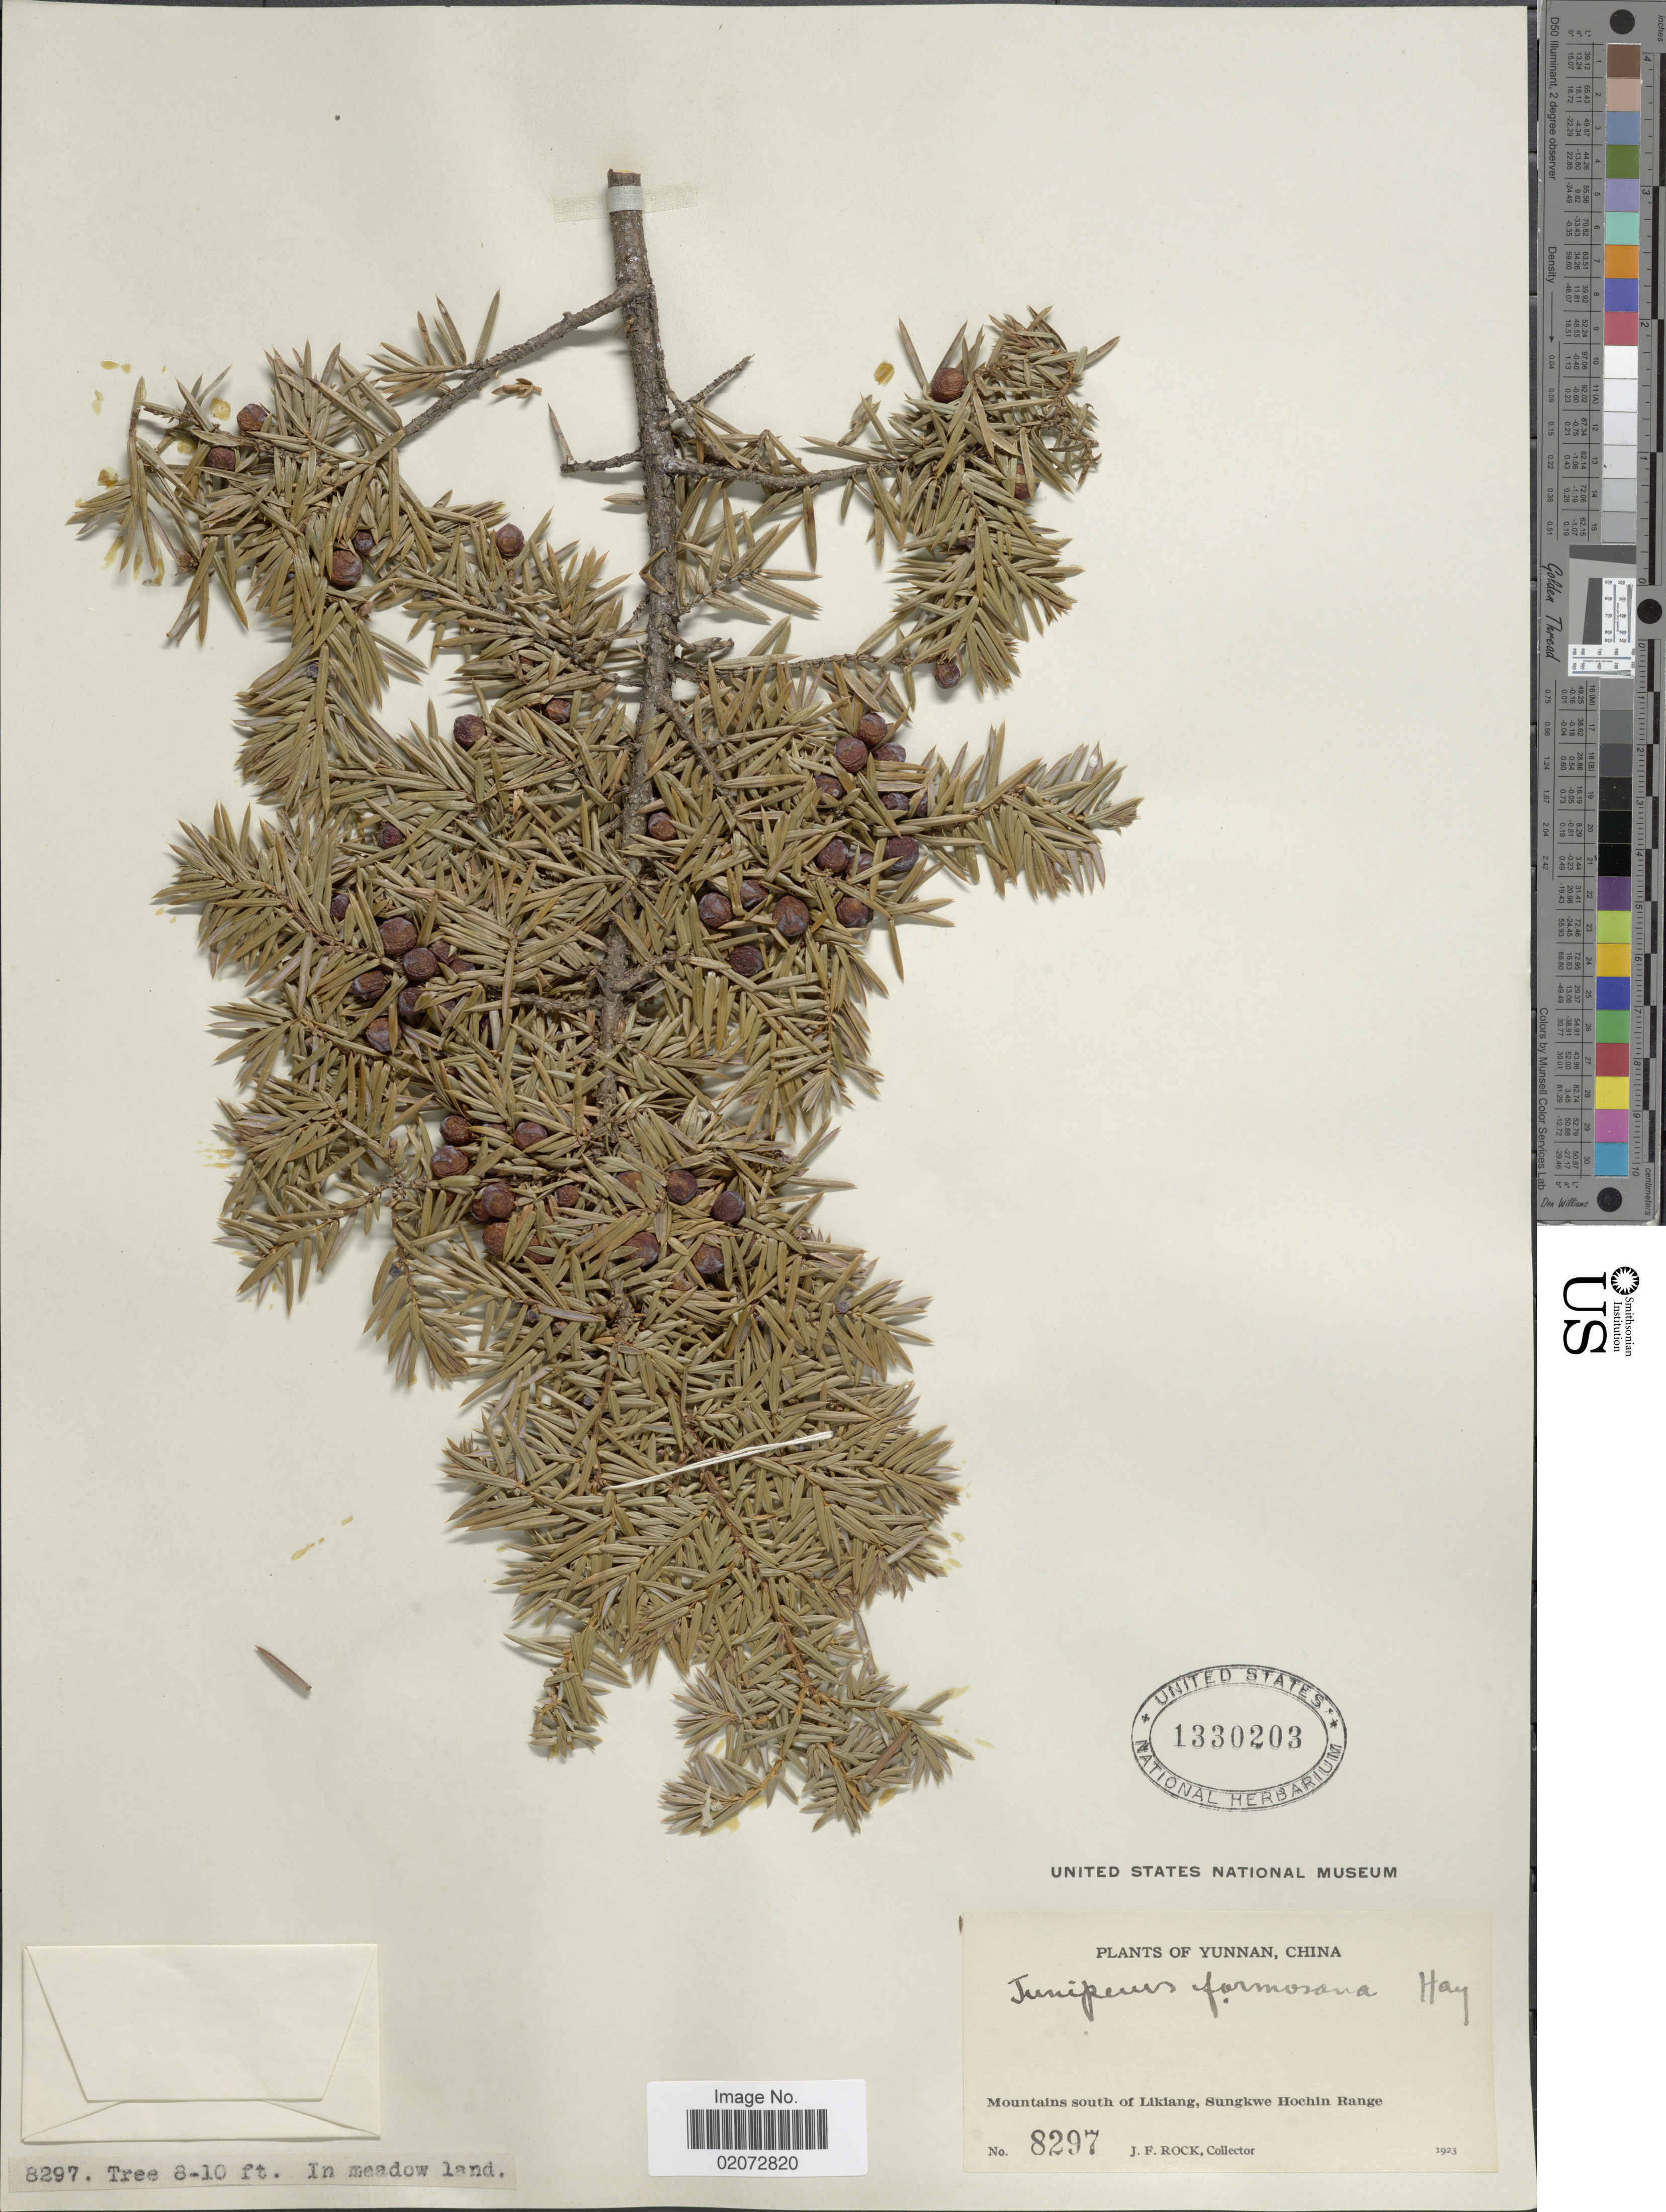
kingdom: Plantae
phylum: Tracheophyta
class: Pinopsida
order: Pinales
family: Cupressaceae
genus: Juniperus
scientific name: Juniperus formosana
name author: Hayata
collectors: J. Rock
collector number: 8297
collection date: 1923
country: China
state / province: Yunnan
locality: Mountains south of Likiang, Sungkwe Hochin Range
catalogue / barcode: US 1330203